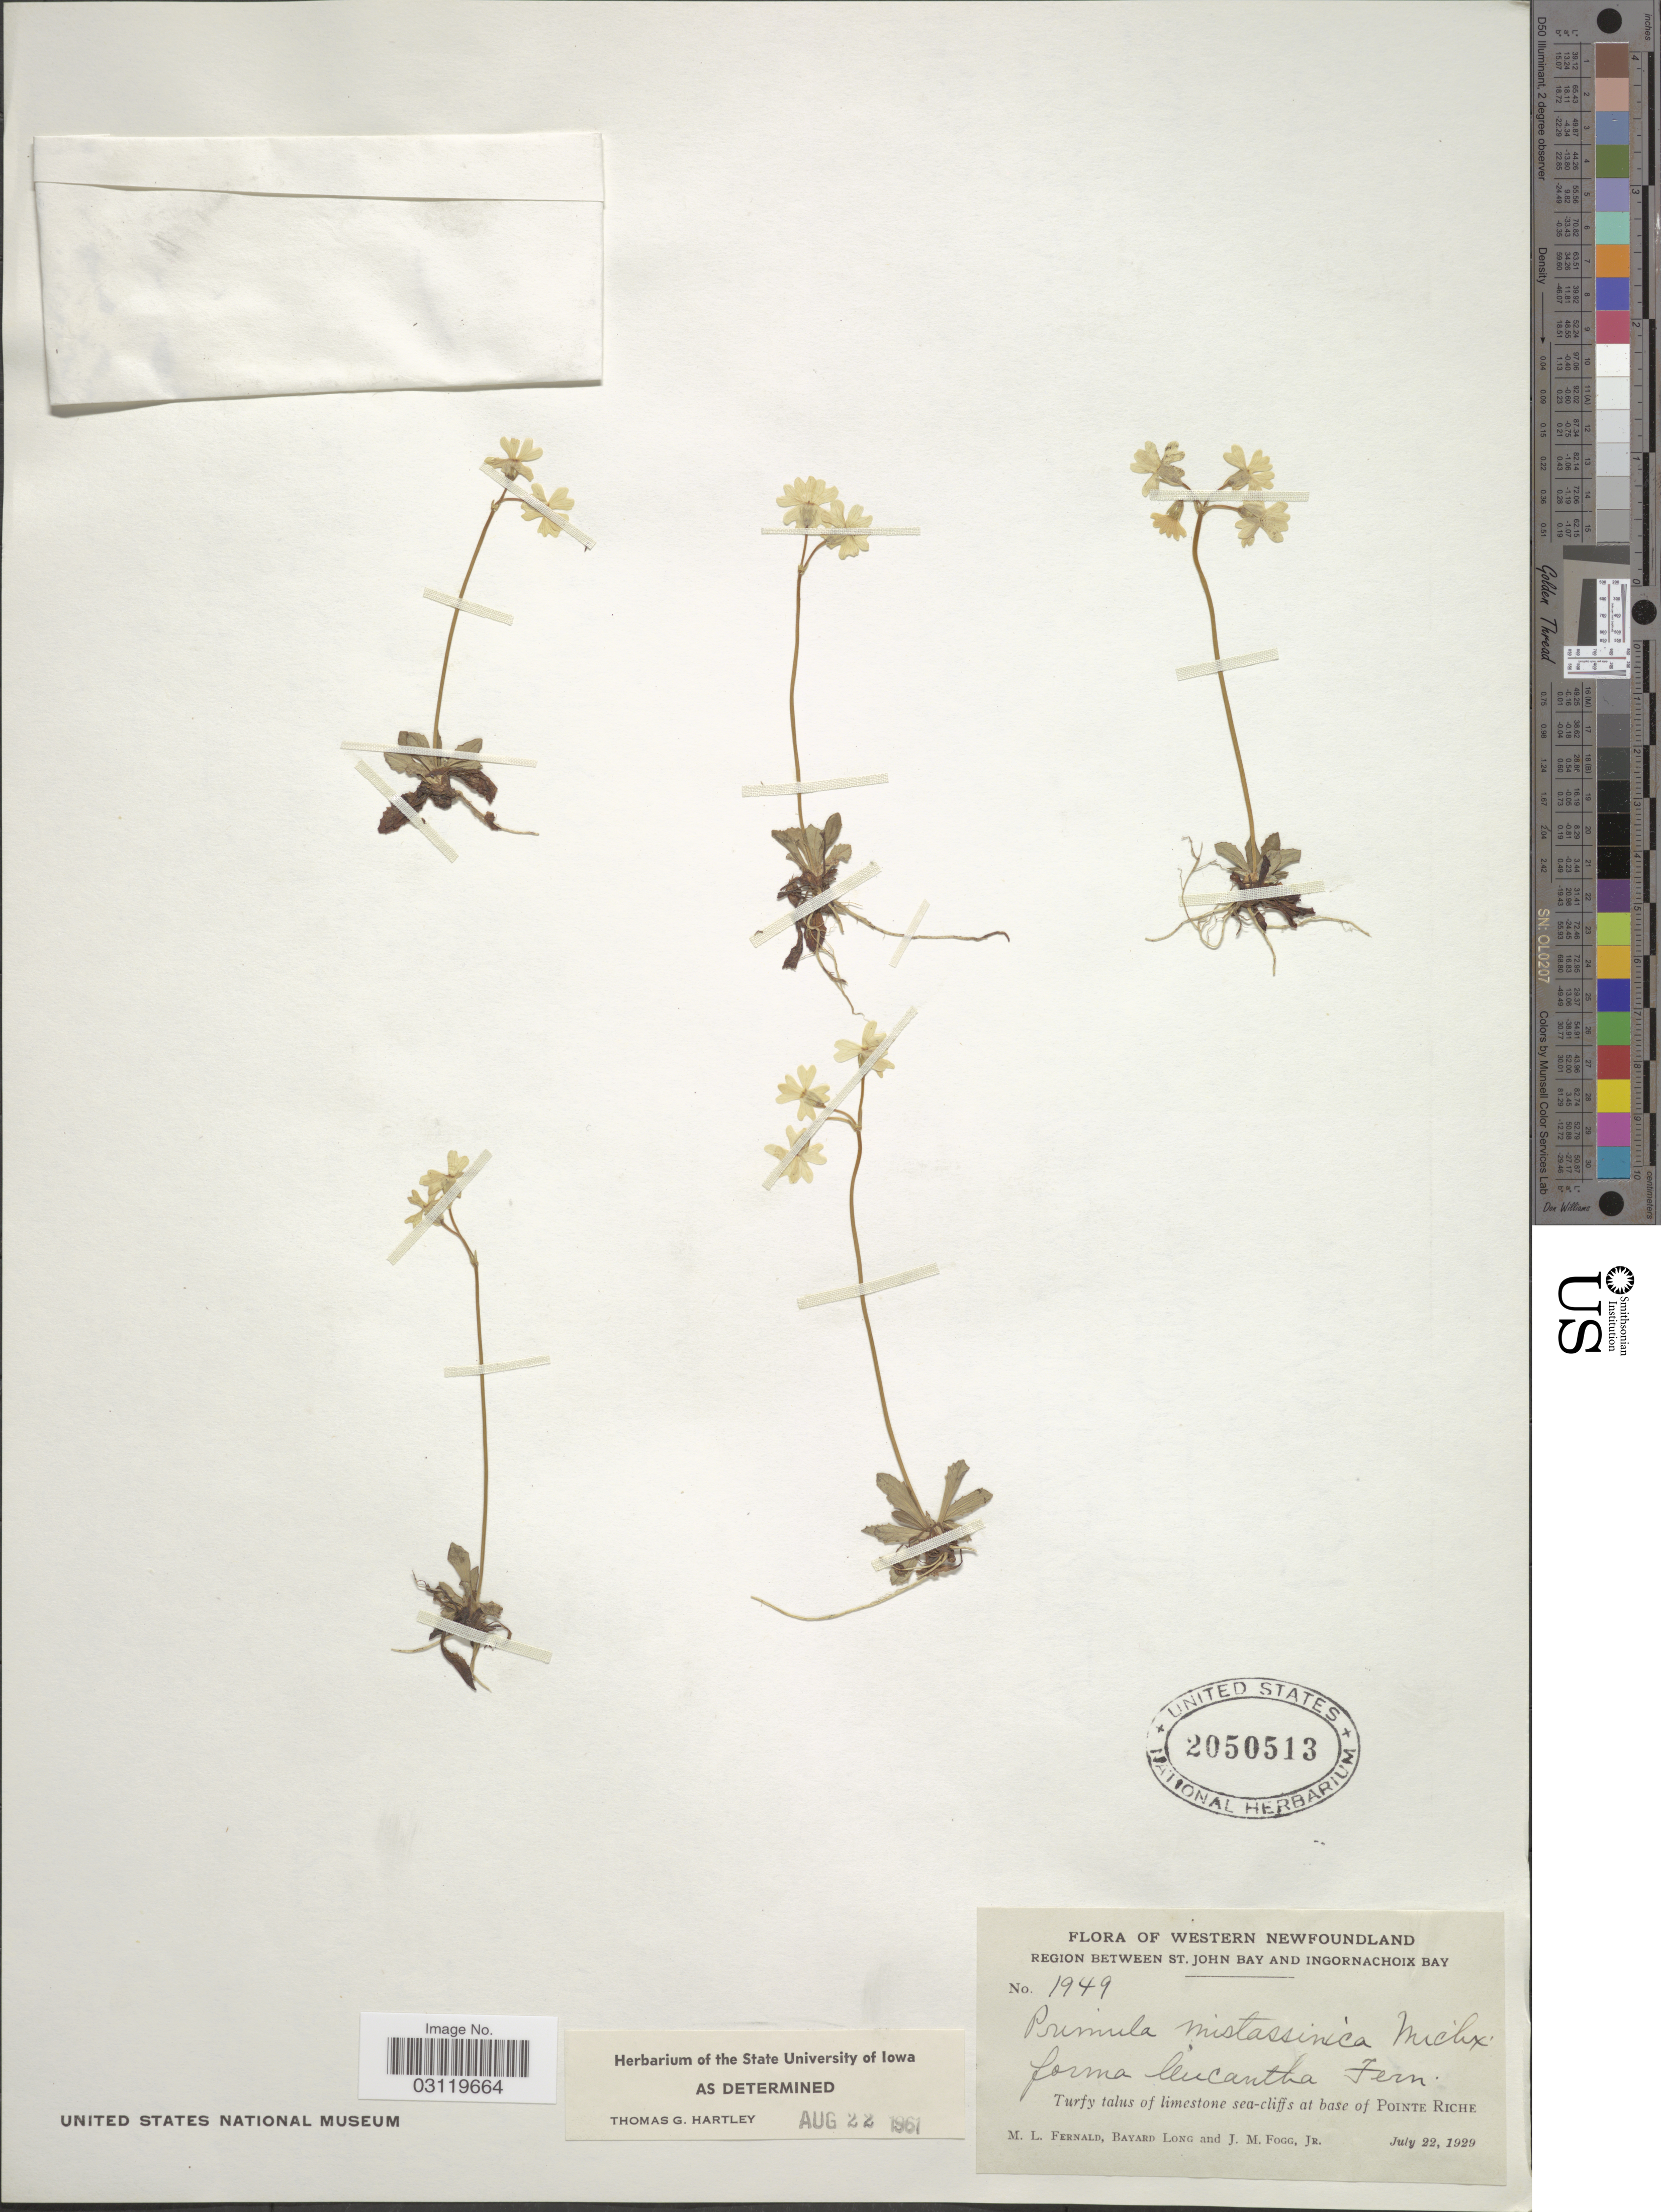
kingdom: Plantae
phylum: Tracheophyta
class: Magnoliopsida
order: Ericales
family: Primulaceae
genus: Primula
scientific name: Primula mistassinica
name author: Michx.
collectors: M. L. Fernald, B. Long & J. Fogg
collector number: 1949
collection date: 1929-07-22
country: Canada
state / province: Newfoundland and Labrador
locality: Western Newfoundland, Region between St. John Bay and Ingornachoix Bay, Turfy talus of limestone sea-cliffs at base of Pointe Riche.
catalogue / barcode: US 2050513